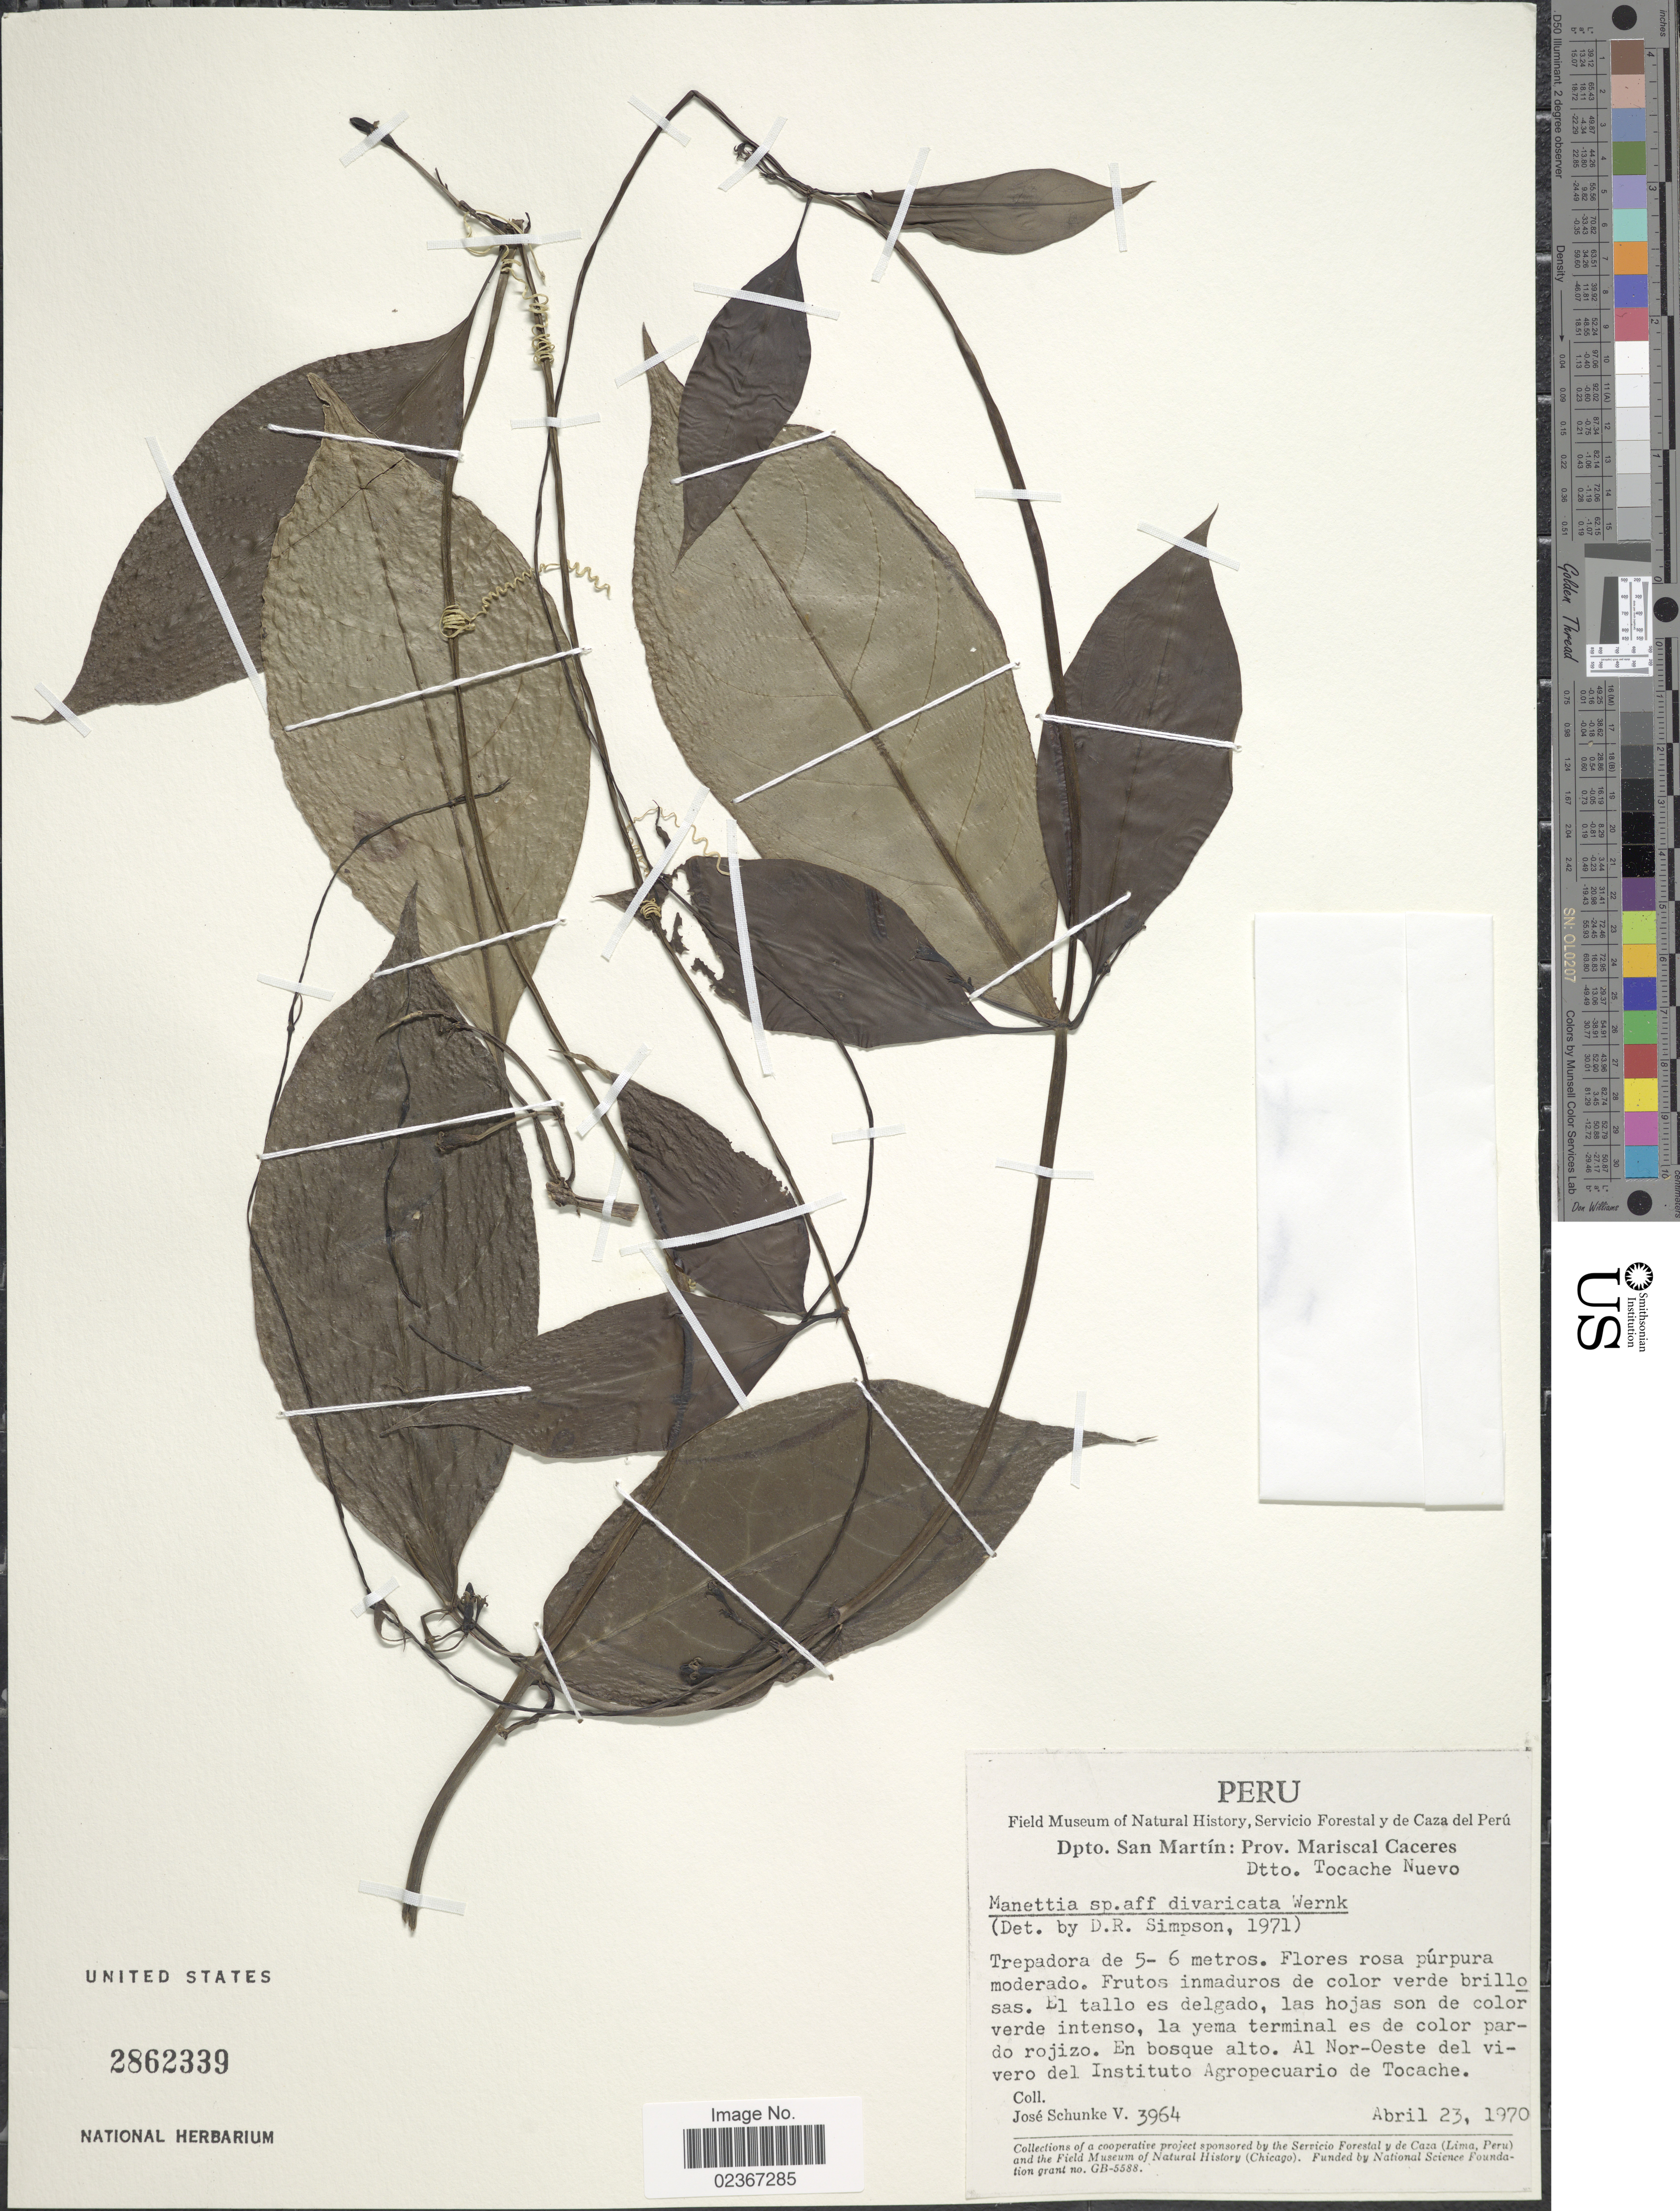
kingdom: Plantae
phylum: Tracheophyta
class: Magnoliopsida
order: Gentianales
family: Rubiaceae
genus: Manettia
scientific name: Manettia divaricata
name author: Wernham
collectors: J. Schunke Vigo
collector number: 3964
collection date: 1970-04-23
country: Peru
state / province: San Martín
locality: Dpto. San Martin: Prov. Mariscal Caceres. Dtto. Tocache Nuevo. Al Nor-Oeste del vivero del Instituto Agropecuario de Tocache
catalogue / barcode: US 2862339